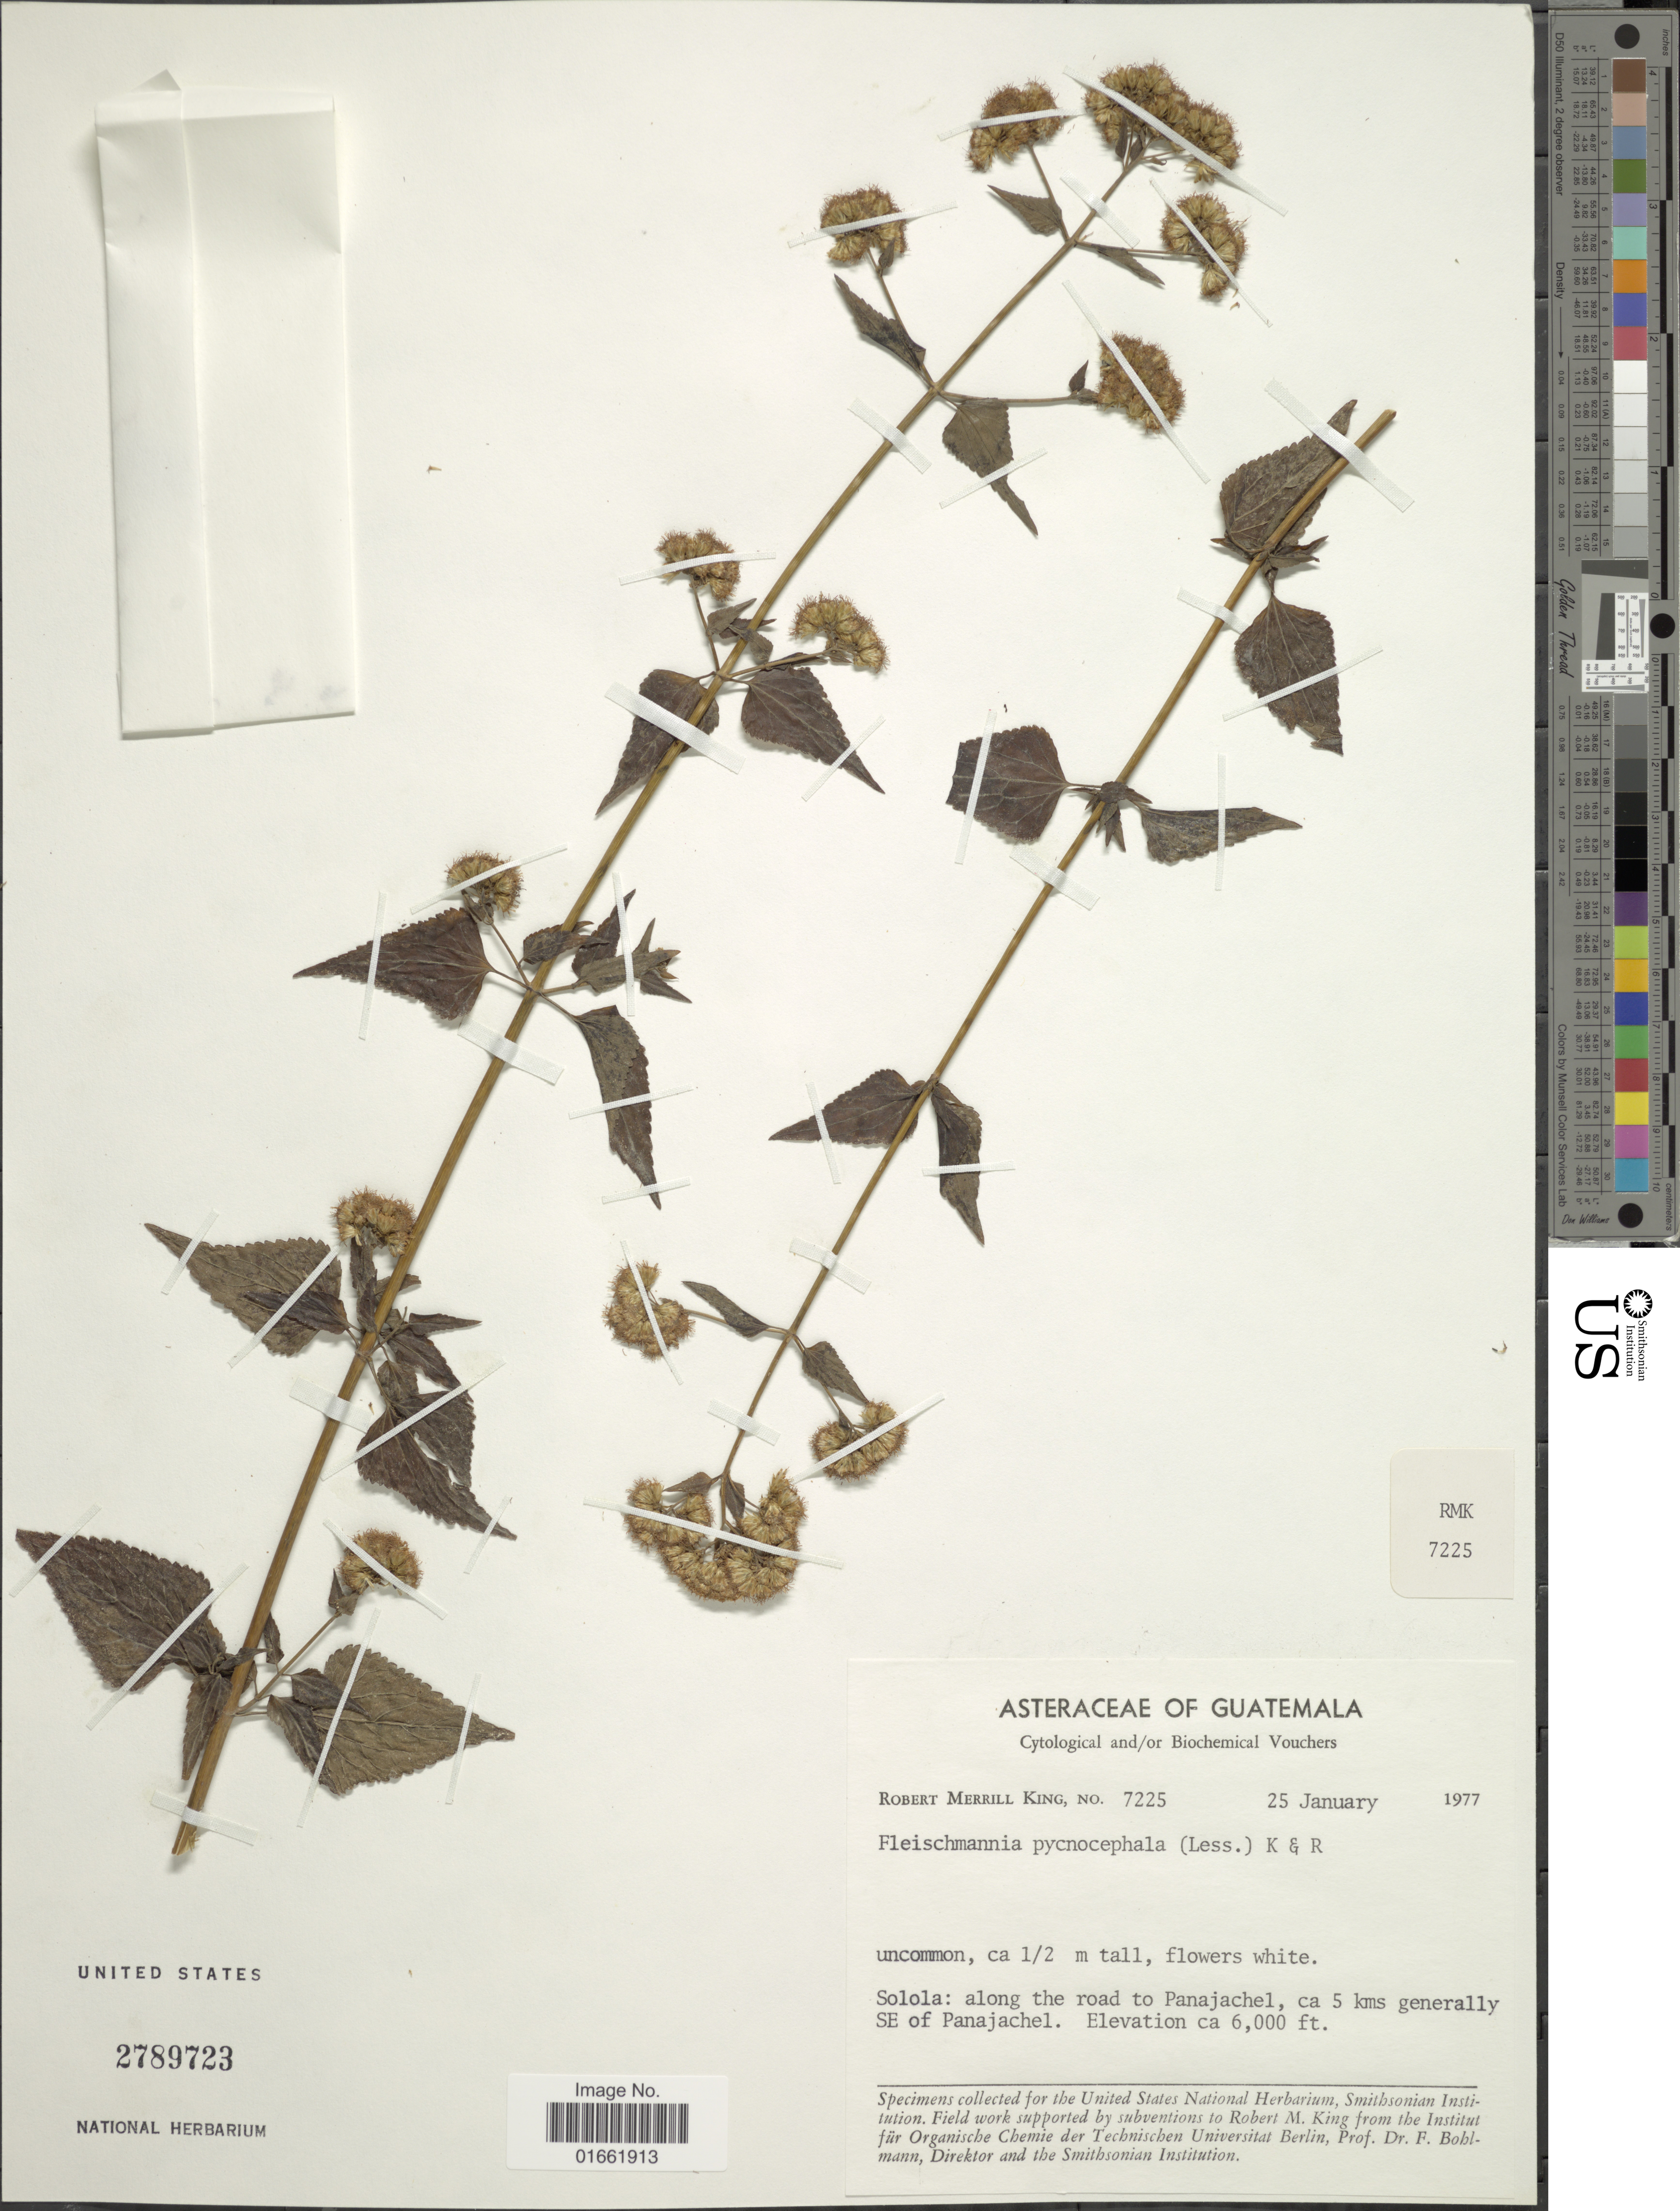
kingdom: Plantae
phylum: Tracheophyta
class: Magnoliopsida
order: Asterales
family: Asteraceae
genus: Fleischmannia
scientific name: Fleischmannia pycnocephala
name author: (Less.) R.M. King & H. Rob.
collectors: R. M. King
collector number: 7225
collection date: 1977-01-25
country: Guatemala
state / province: Sololá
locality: Solola: along the road to Panajachel, ca 5 kms generally SE of Panajachel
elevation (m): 1829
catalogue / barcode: US 2789723